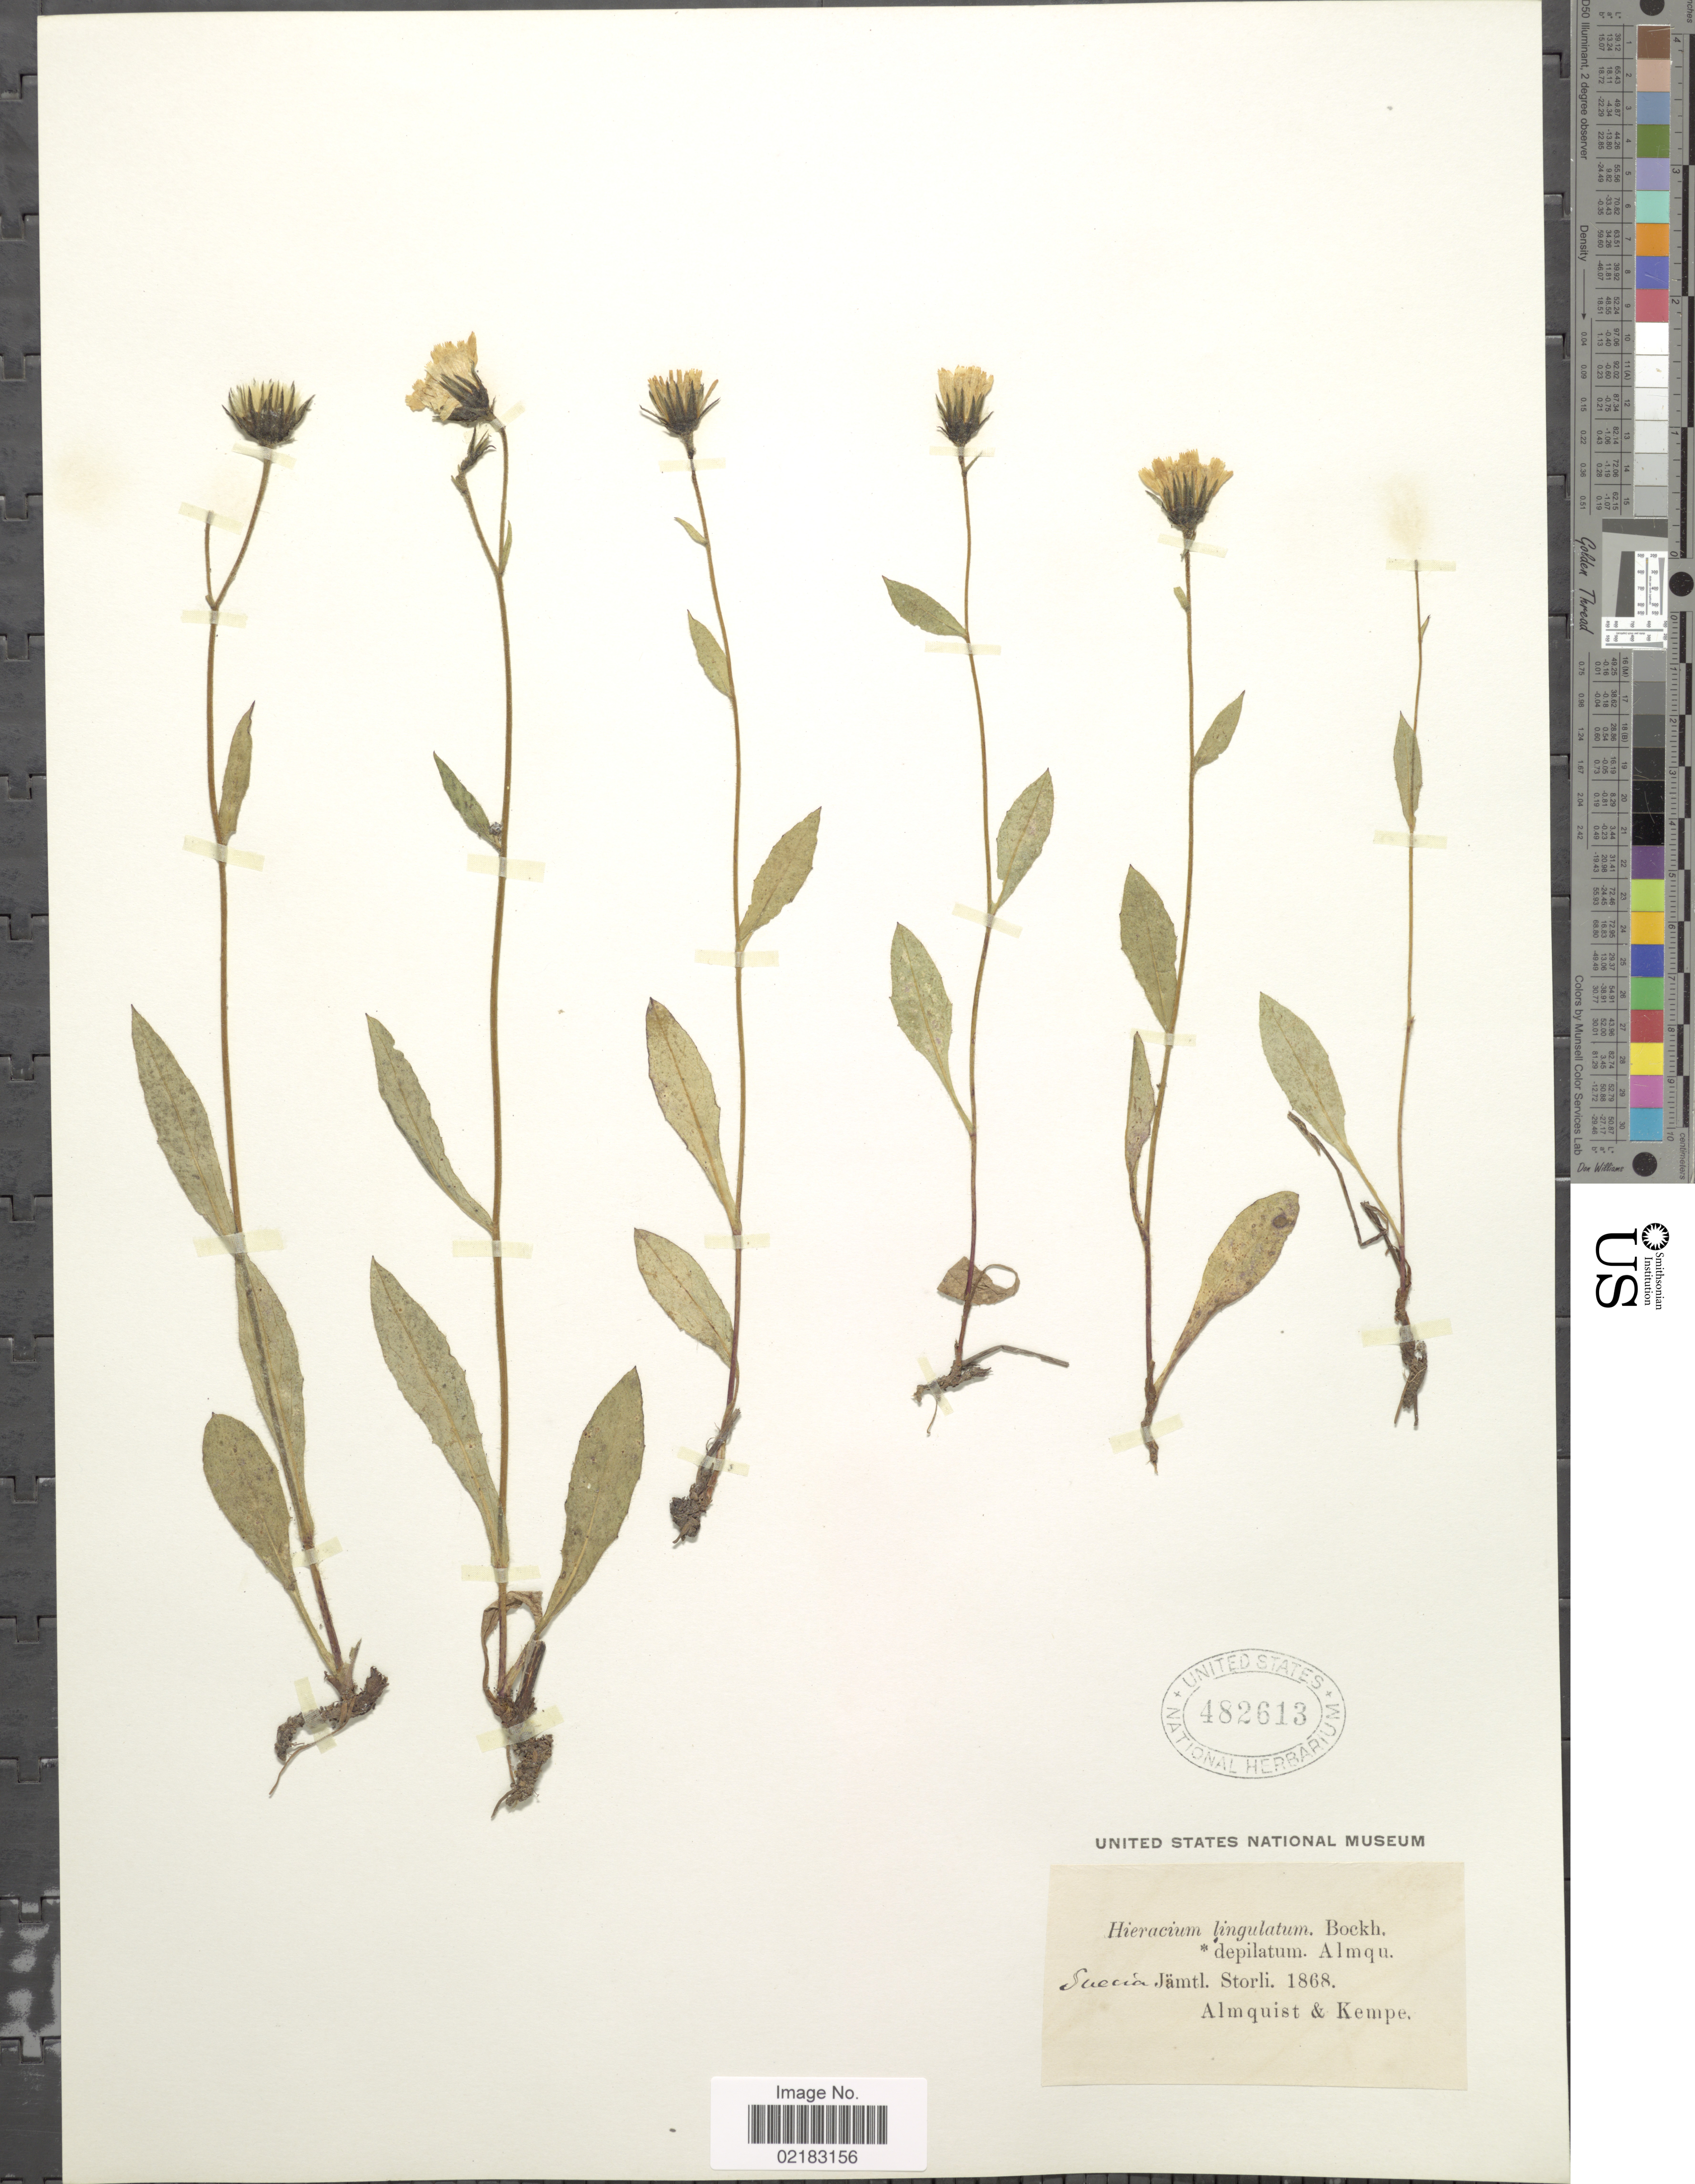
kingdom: Plantae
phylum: Tracheophyta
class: Magnoliopsida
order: Asterales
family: Asteraceae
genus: Hieracium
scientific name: Hieracium lingulatum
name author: Hook. & Arn.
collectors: Almquist & Kempe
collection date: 1868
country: Sweden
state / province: Jämtland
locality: Jamtl. Storli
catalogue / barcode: US 482613